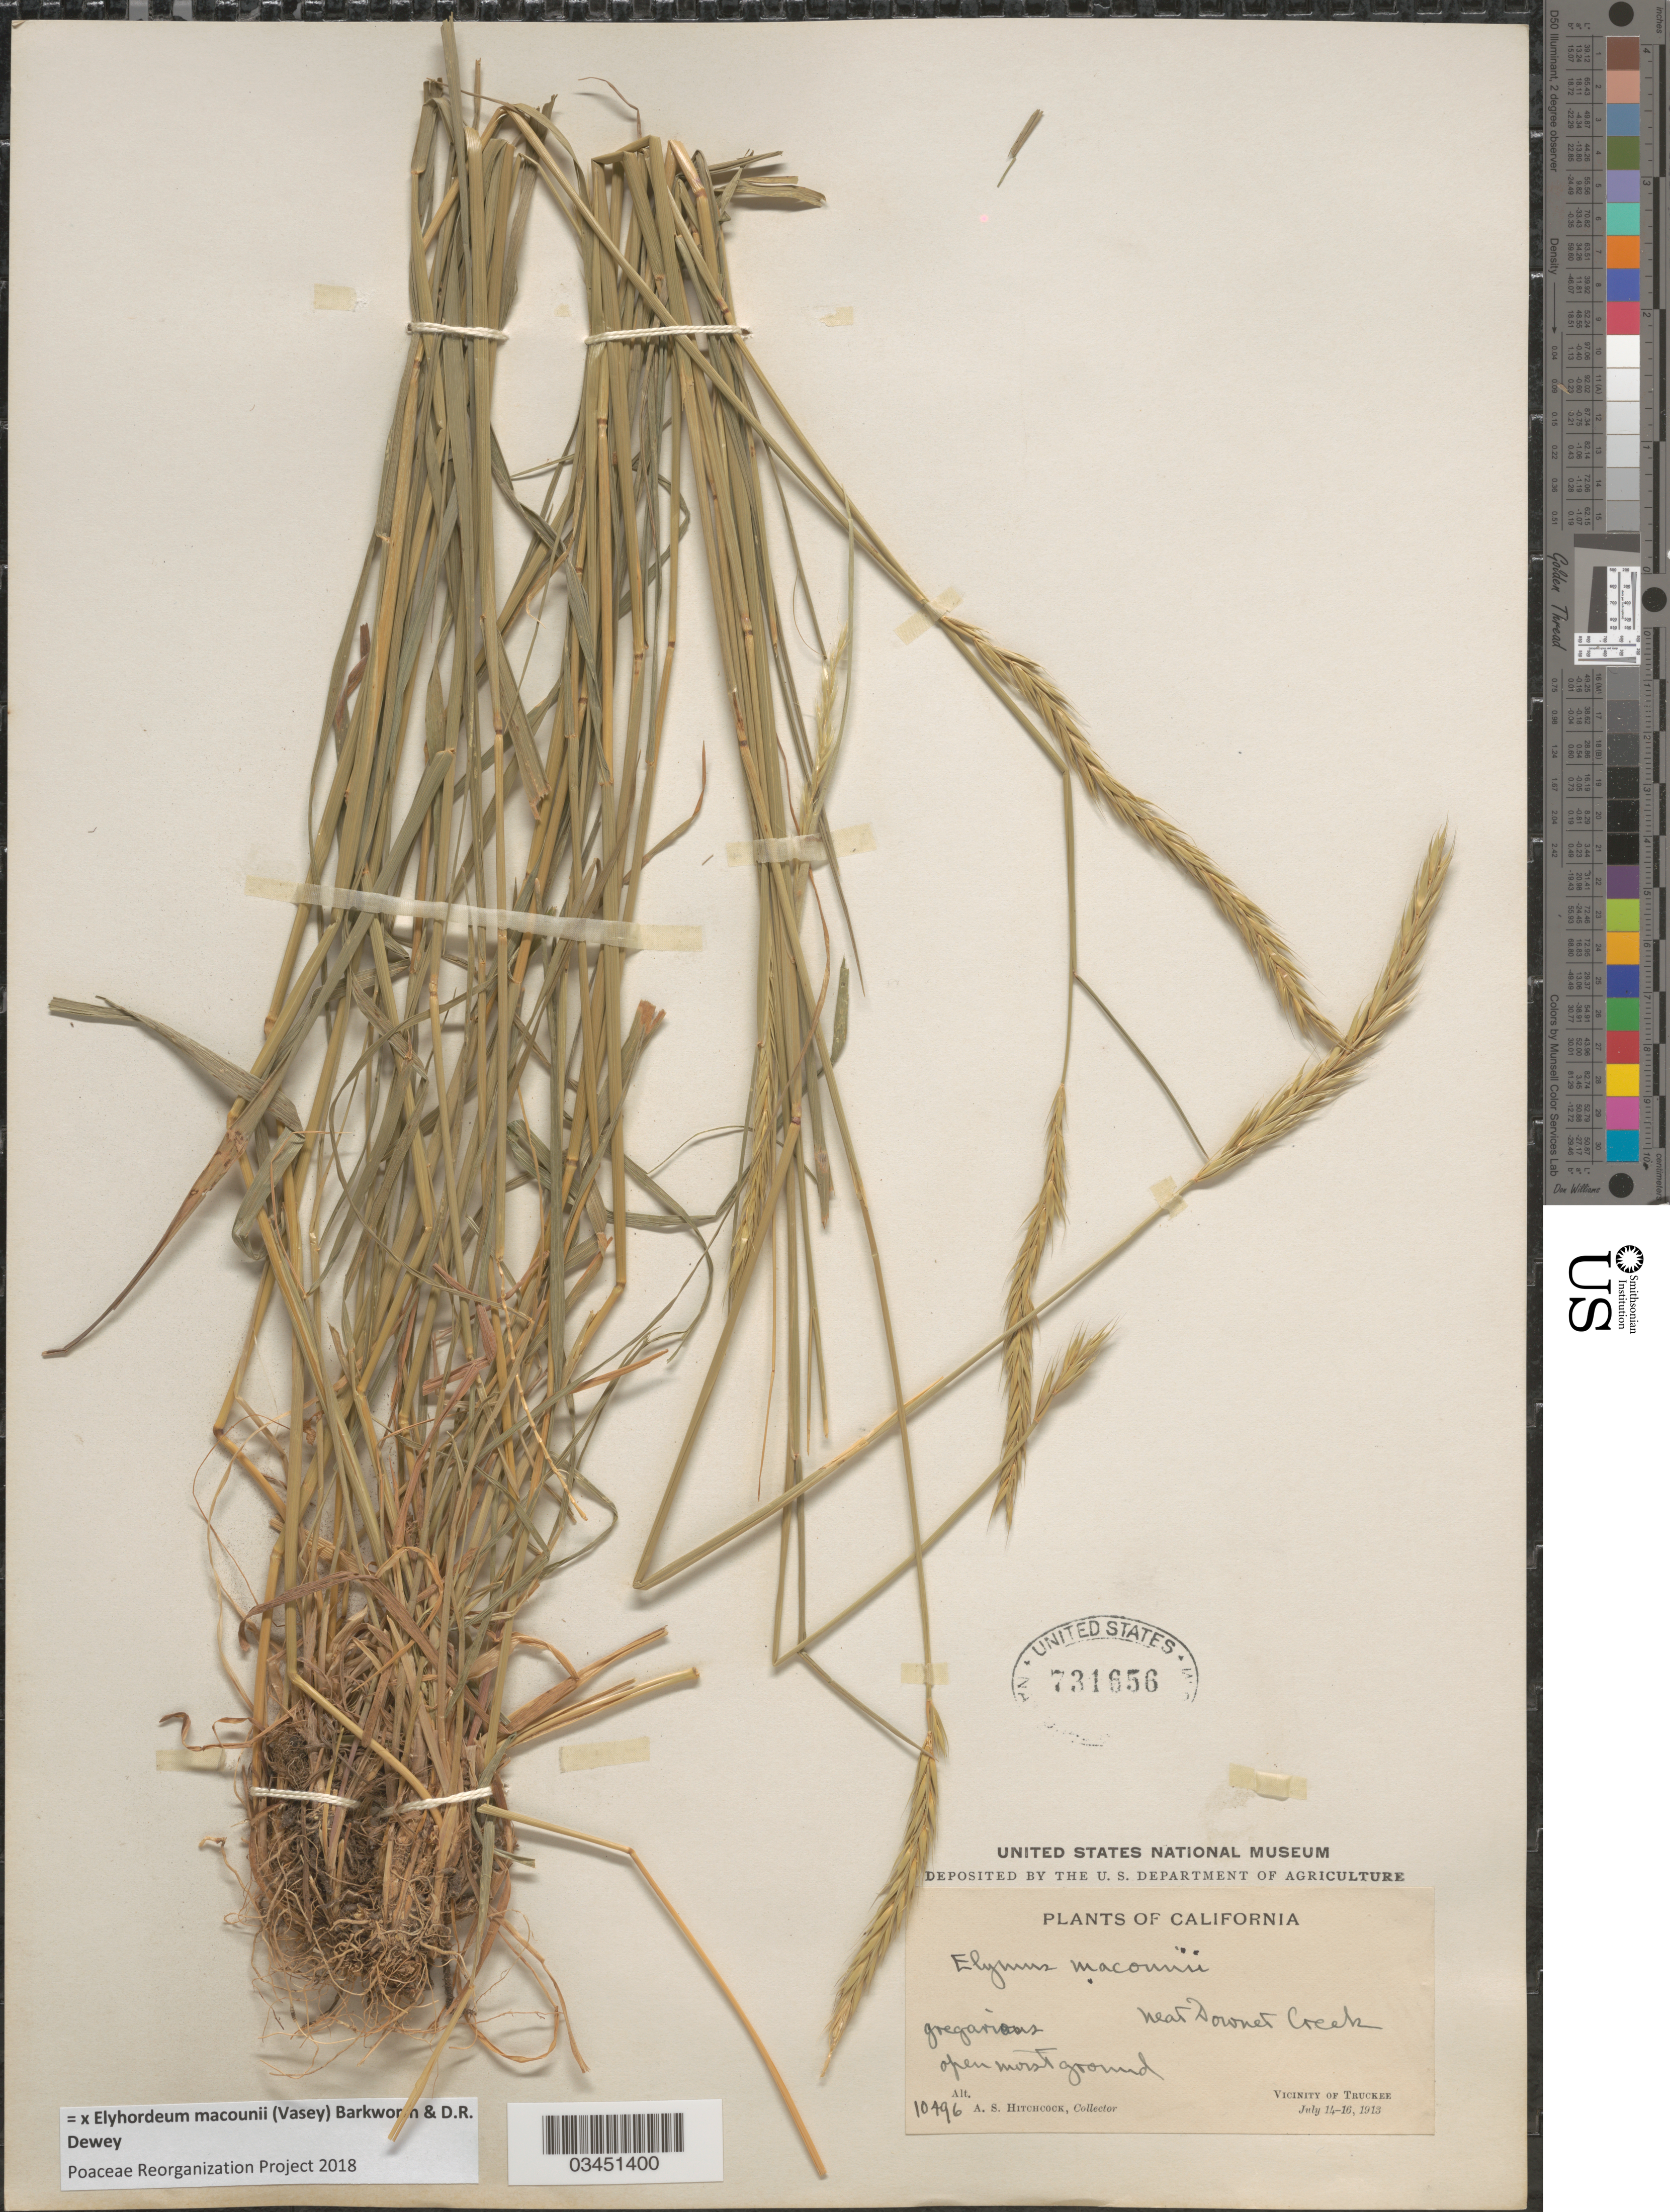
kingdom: Plantae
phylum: Tracheophyta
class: Liliopsida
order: Poales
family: Poaceae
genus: Elyhordeum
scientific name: x Elyhordeum macounii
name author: (Vasey) Barkworth & Dewey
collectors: A. S. Hitchcock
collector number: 10496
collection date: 1913-07-14/1913-07-16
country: United States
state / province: California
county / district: Nevada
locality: Near Downer Creek. Vicinity Of Truckee.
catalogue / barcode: US 731656